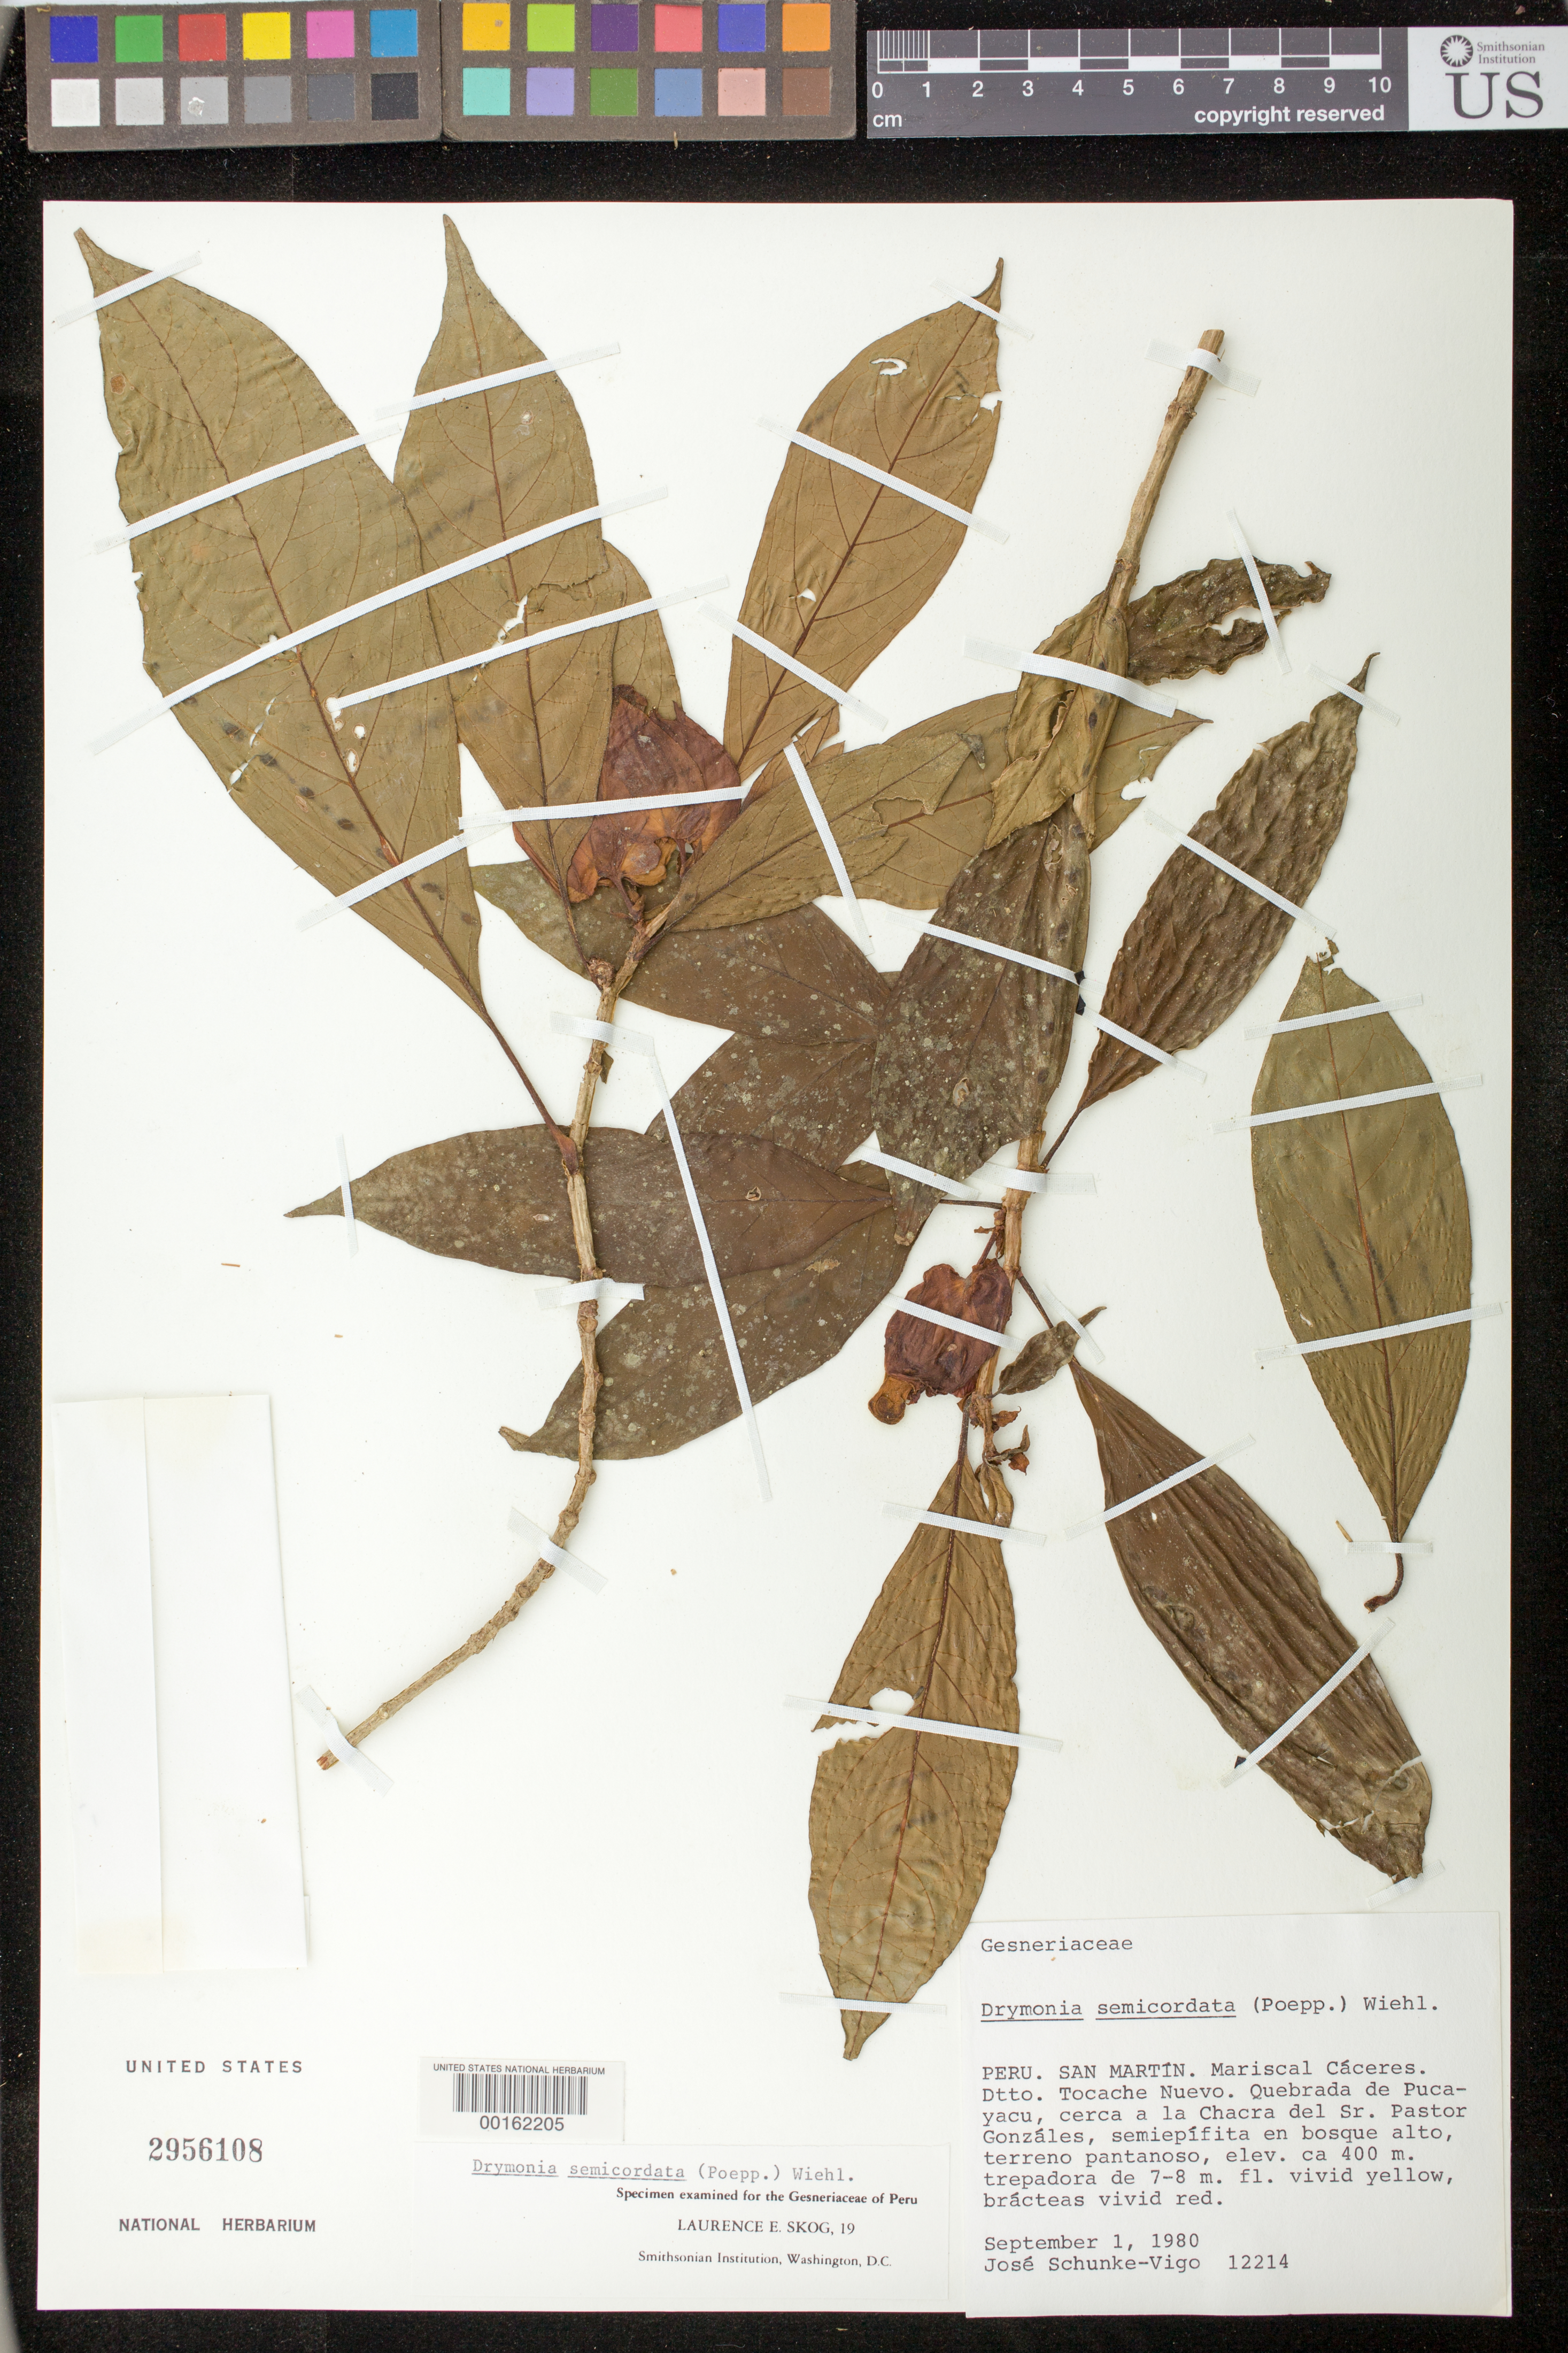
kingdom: Plantae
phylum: Tracheophyta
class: Magnoliopsida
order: Lamiales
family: Gesneriaceae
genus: Drymonia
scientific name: Drymonia semicordata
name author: (Poepp.) Wiehler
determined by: Skog, Laurence E.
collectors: J. Schunke Vigo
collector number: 12214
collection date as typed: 01 Sep 1980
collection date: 1980-09-01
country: Peru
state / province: San Martín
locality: Prov. Mariscal Cáceres, Dtto. Tocache Nuevo, Quebrada de Pucayacu, near the chacra of Sr Pastor Gonzales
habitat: En bosque alto, terreno pantanoso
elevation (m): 400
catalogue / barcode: US 2956108